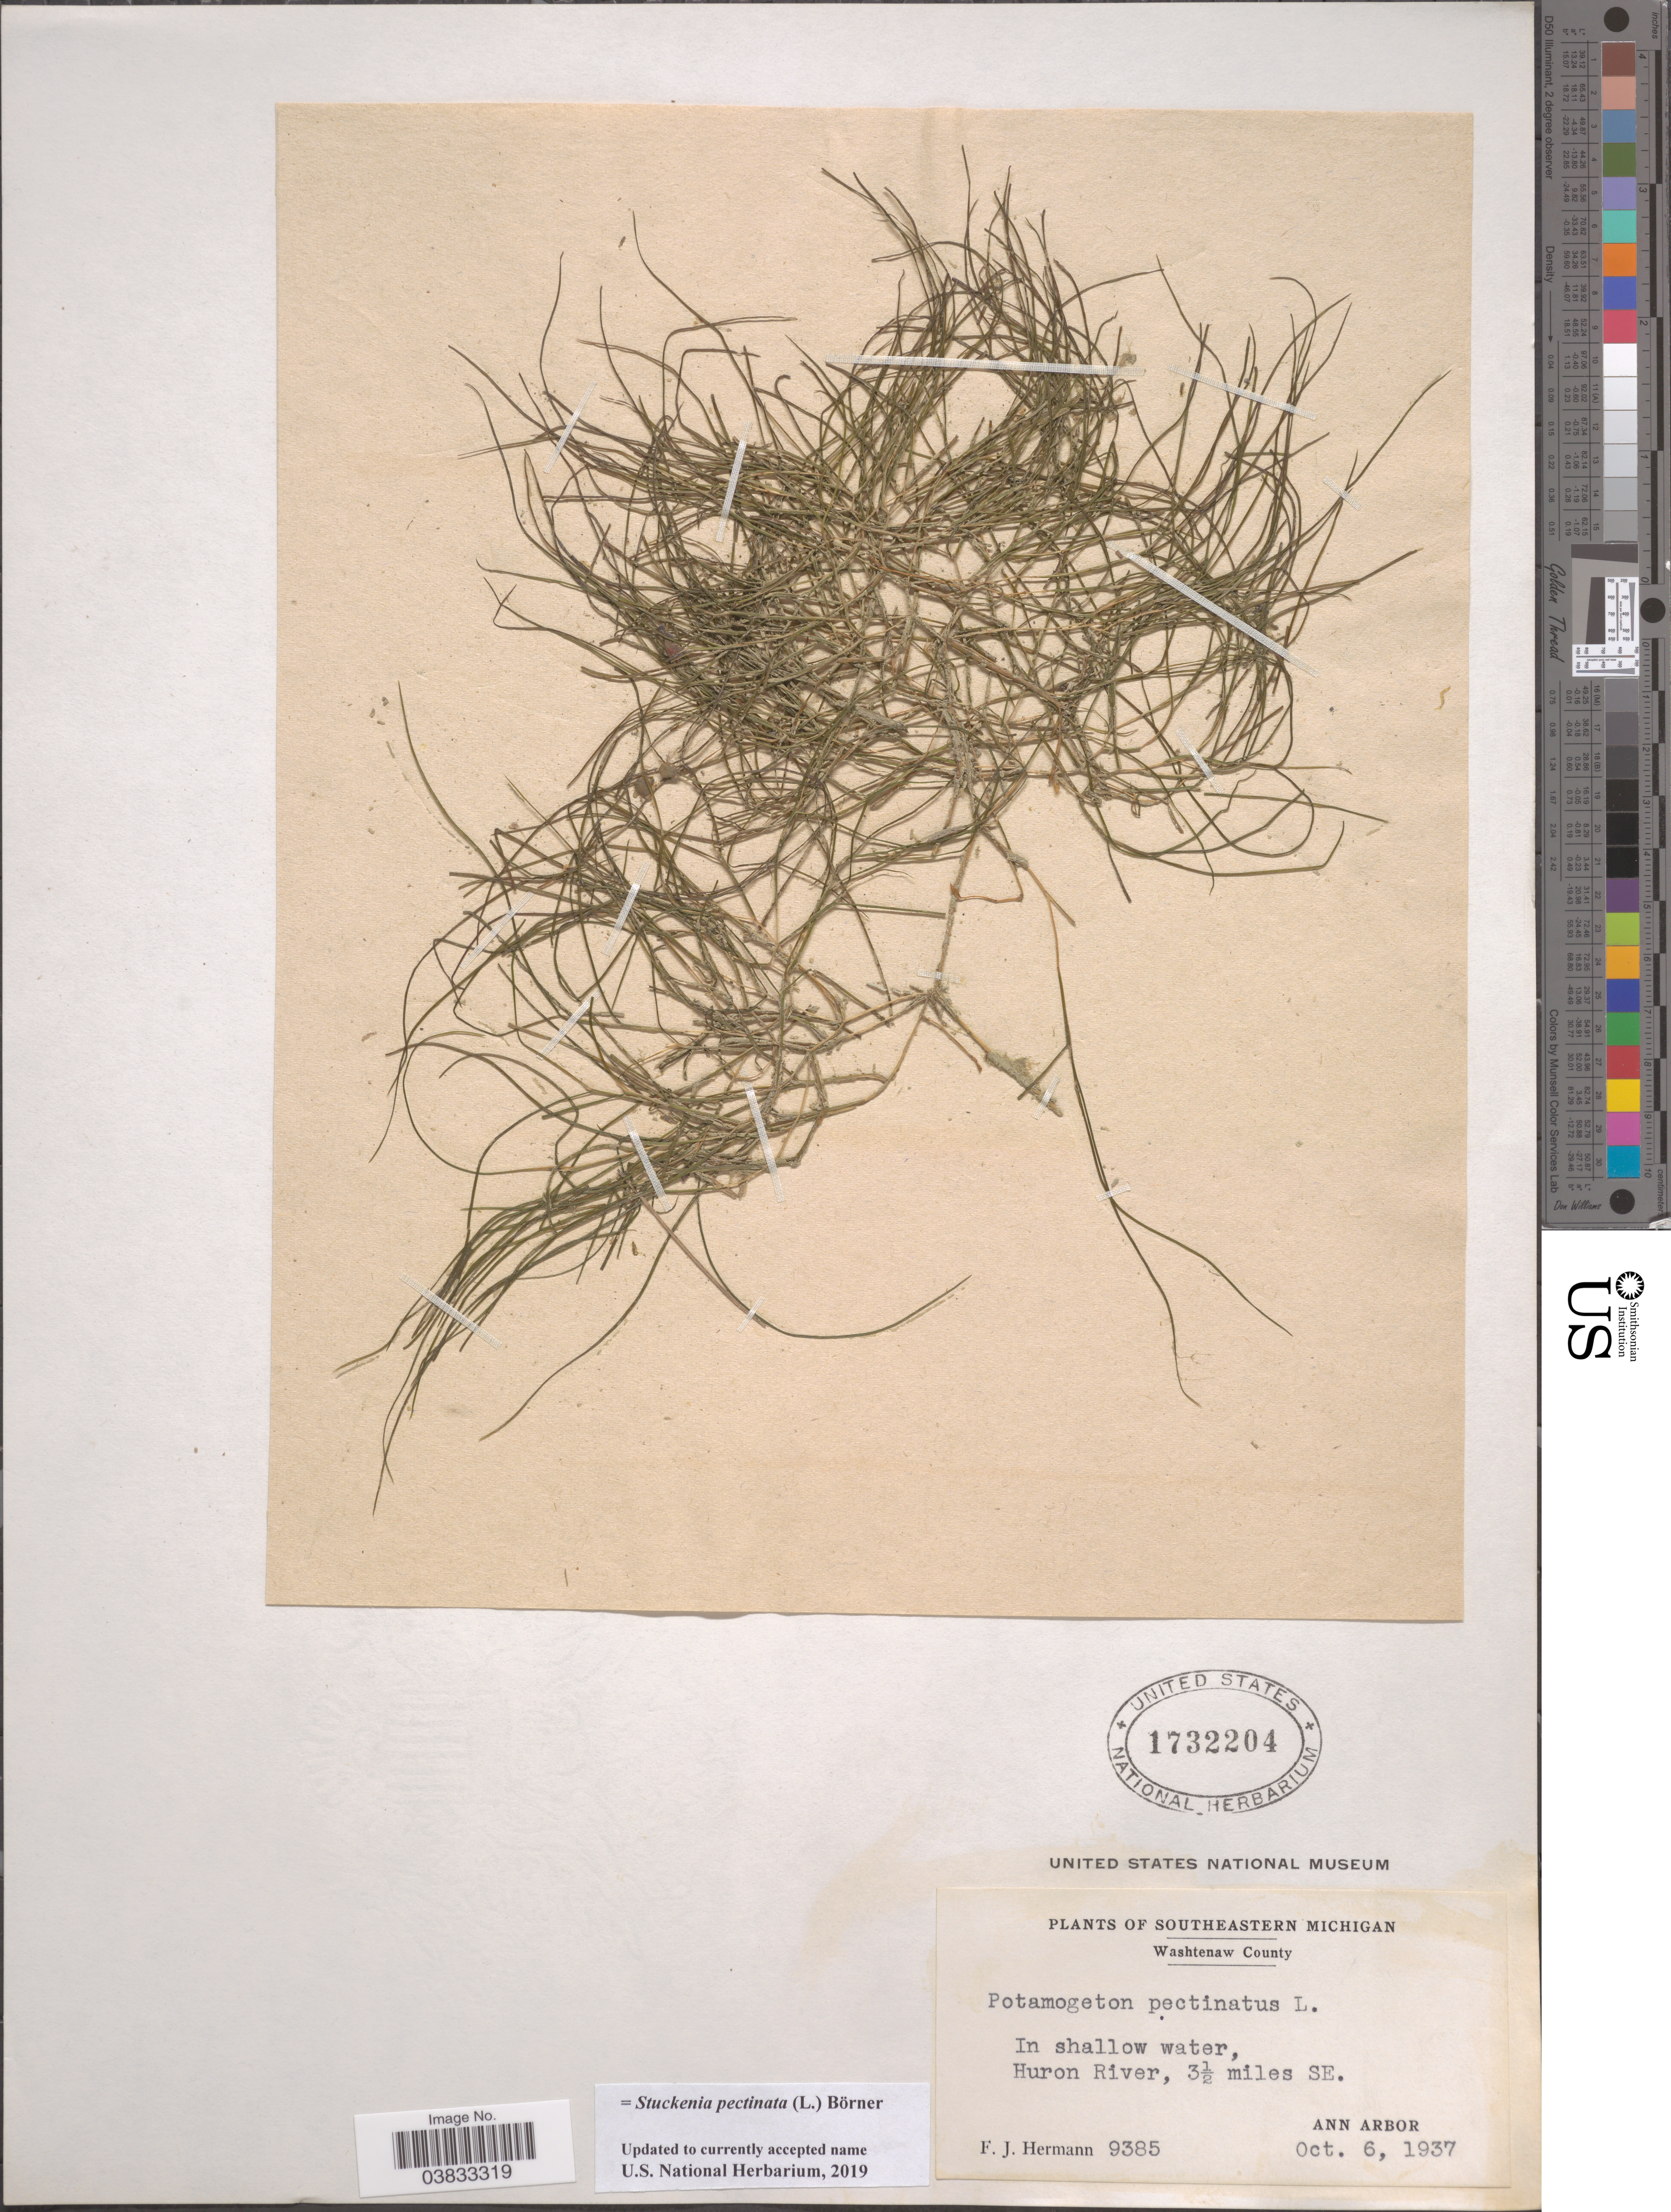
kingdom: Plantae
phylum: Tracheophyta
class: Liliopsida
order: Alismatales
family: Potamogetonaceae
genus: Stuckenia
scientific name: Stuckenia pectinata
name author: (L.) Börner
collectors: F. J. Hermann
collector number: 9385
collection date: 1937-10-06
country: United States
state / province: Michigan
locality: Southeastern Michigan. Washtenaw County. Huron River, 3½ miles SE. Ann Arbor.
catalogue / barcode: US 1732204